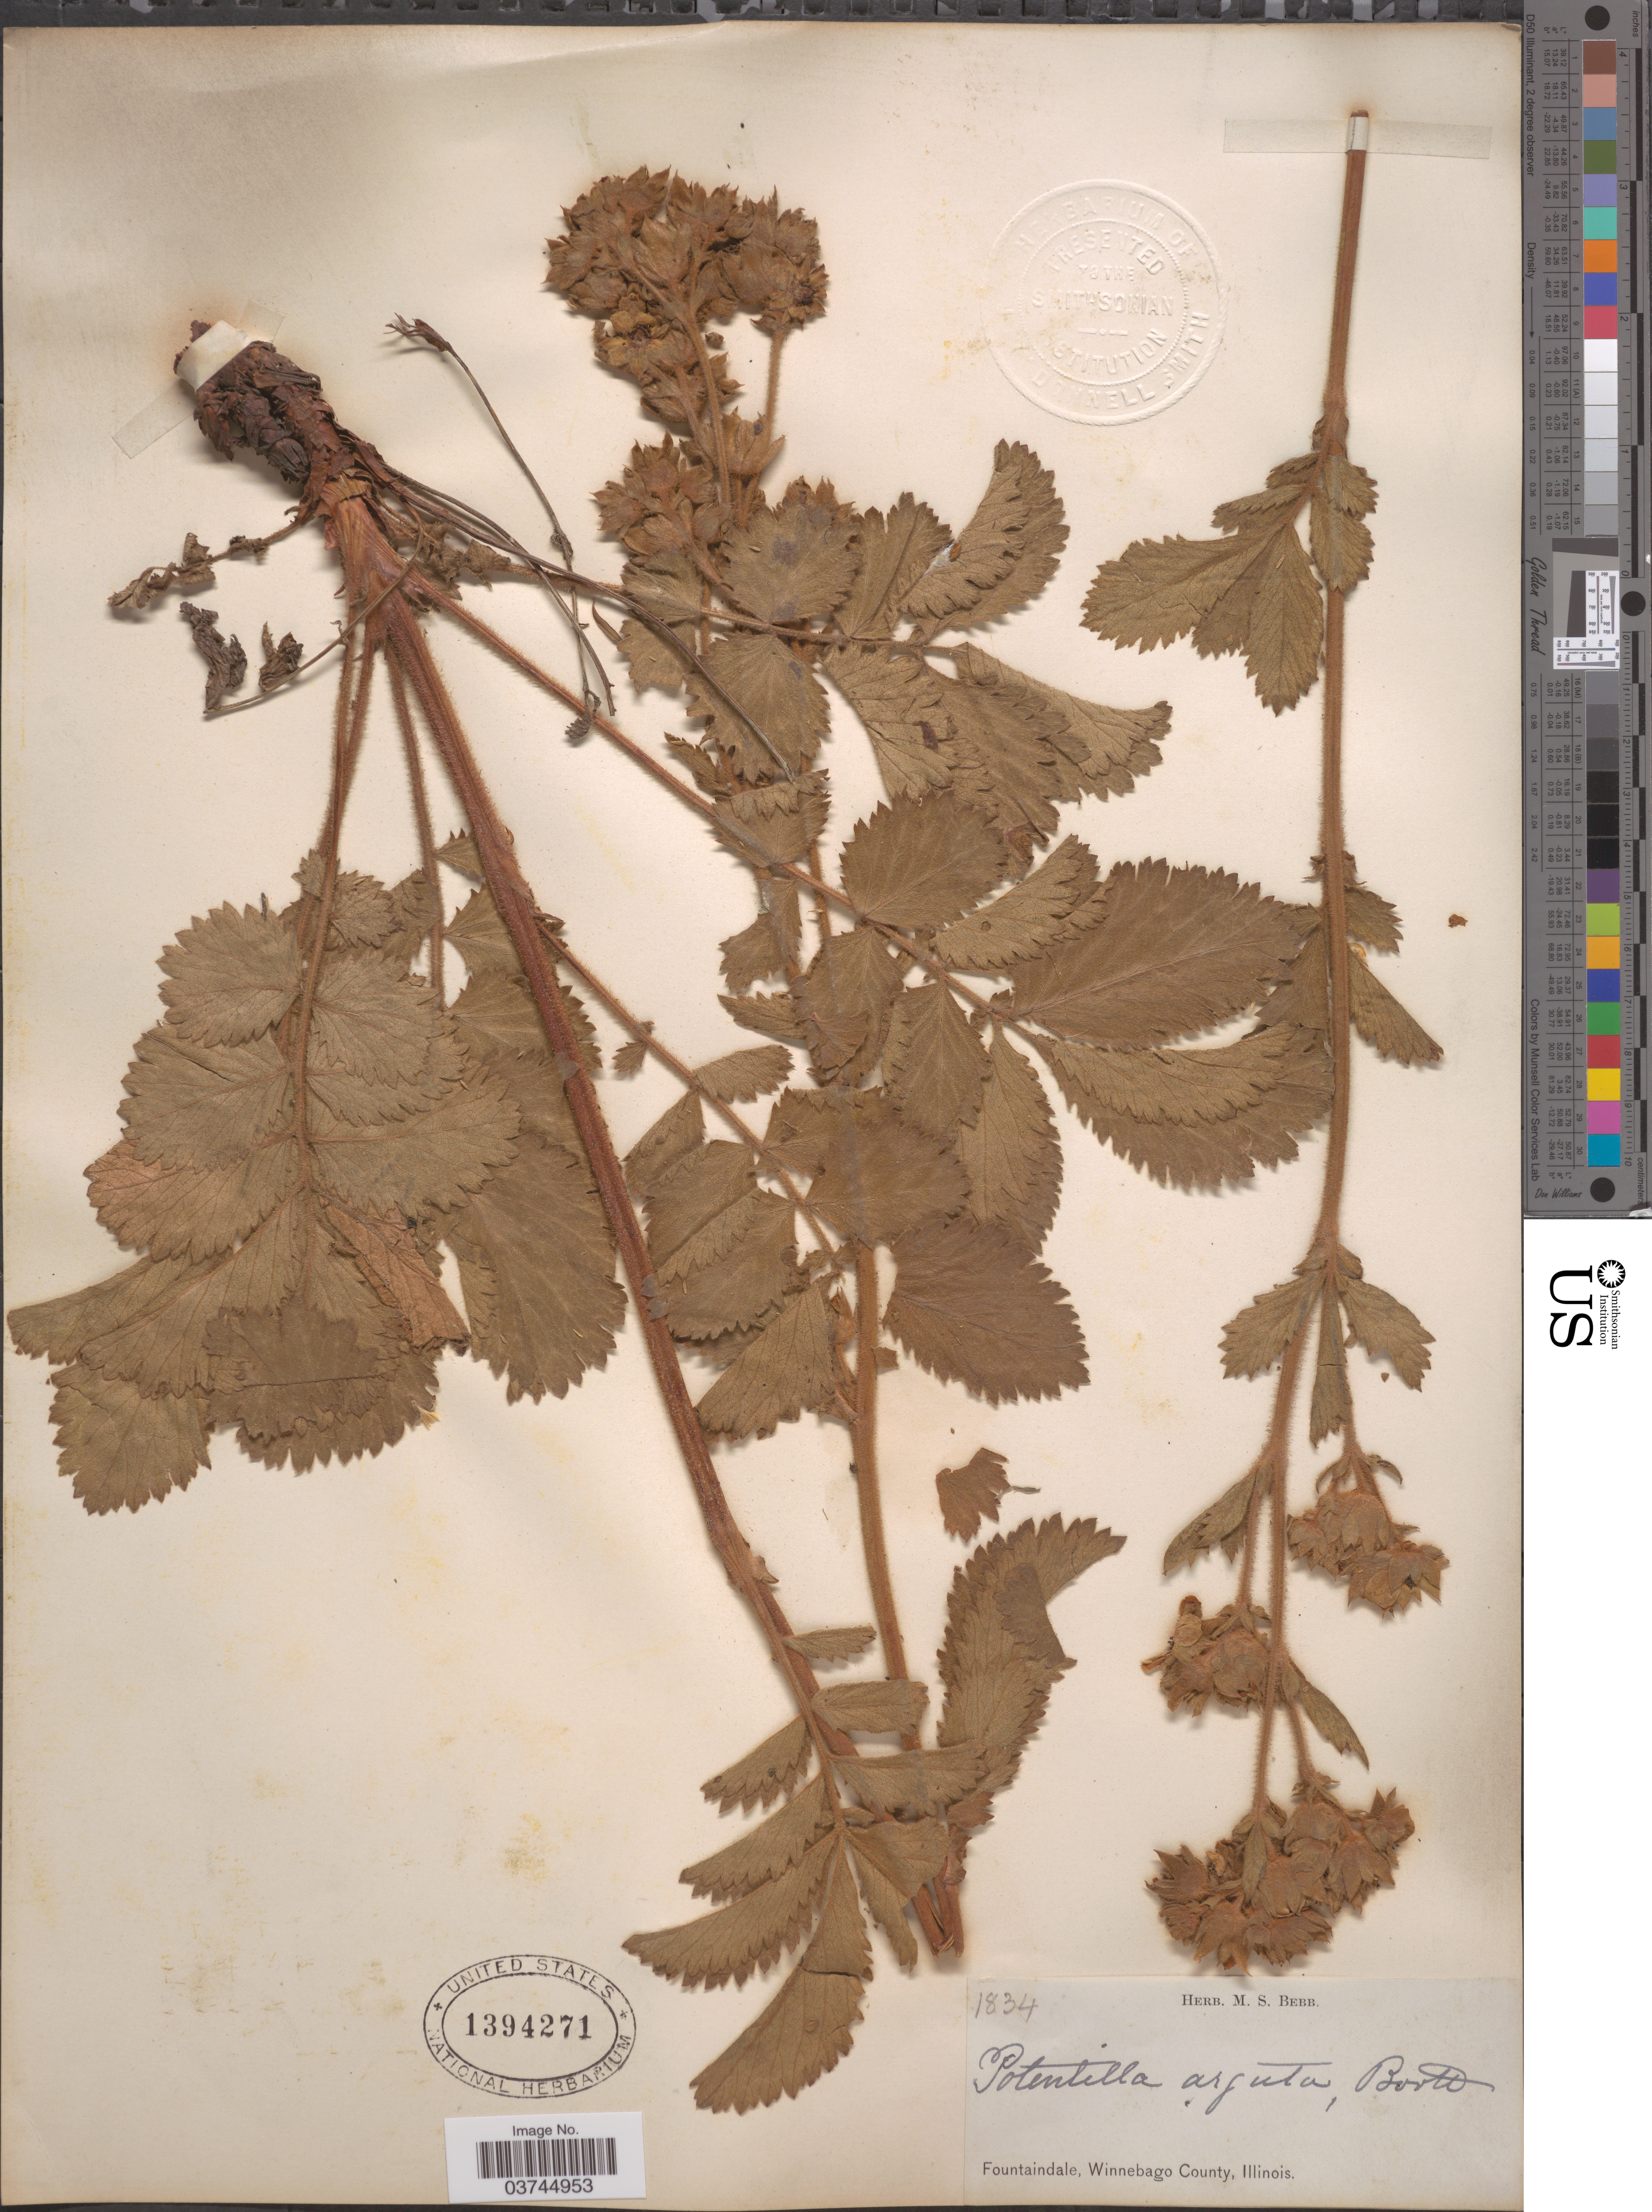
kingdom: Plantae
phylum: Tracheophyta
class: Magnoliopsida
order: Rosales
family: Rosaceae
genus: Drymocallis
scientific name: Drymocallis arguta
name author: (Pursh) Rydb.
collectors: ex Herb. M. S. Bebb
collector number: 1834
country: United States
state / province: Illinois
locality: Fountaindale, Winnebago County.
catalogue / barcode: US 1394271